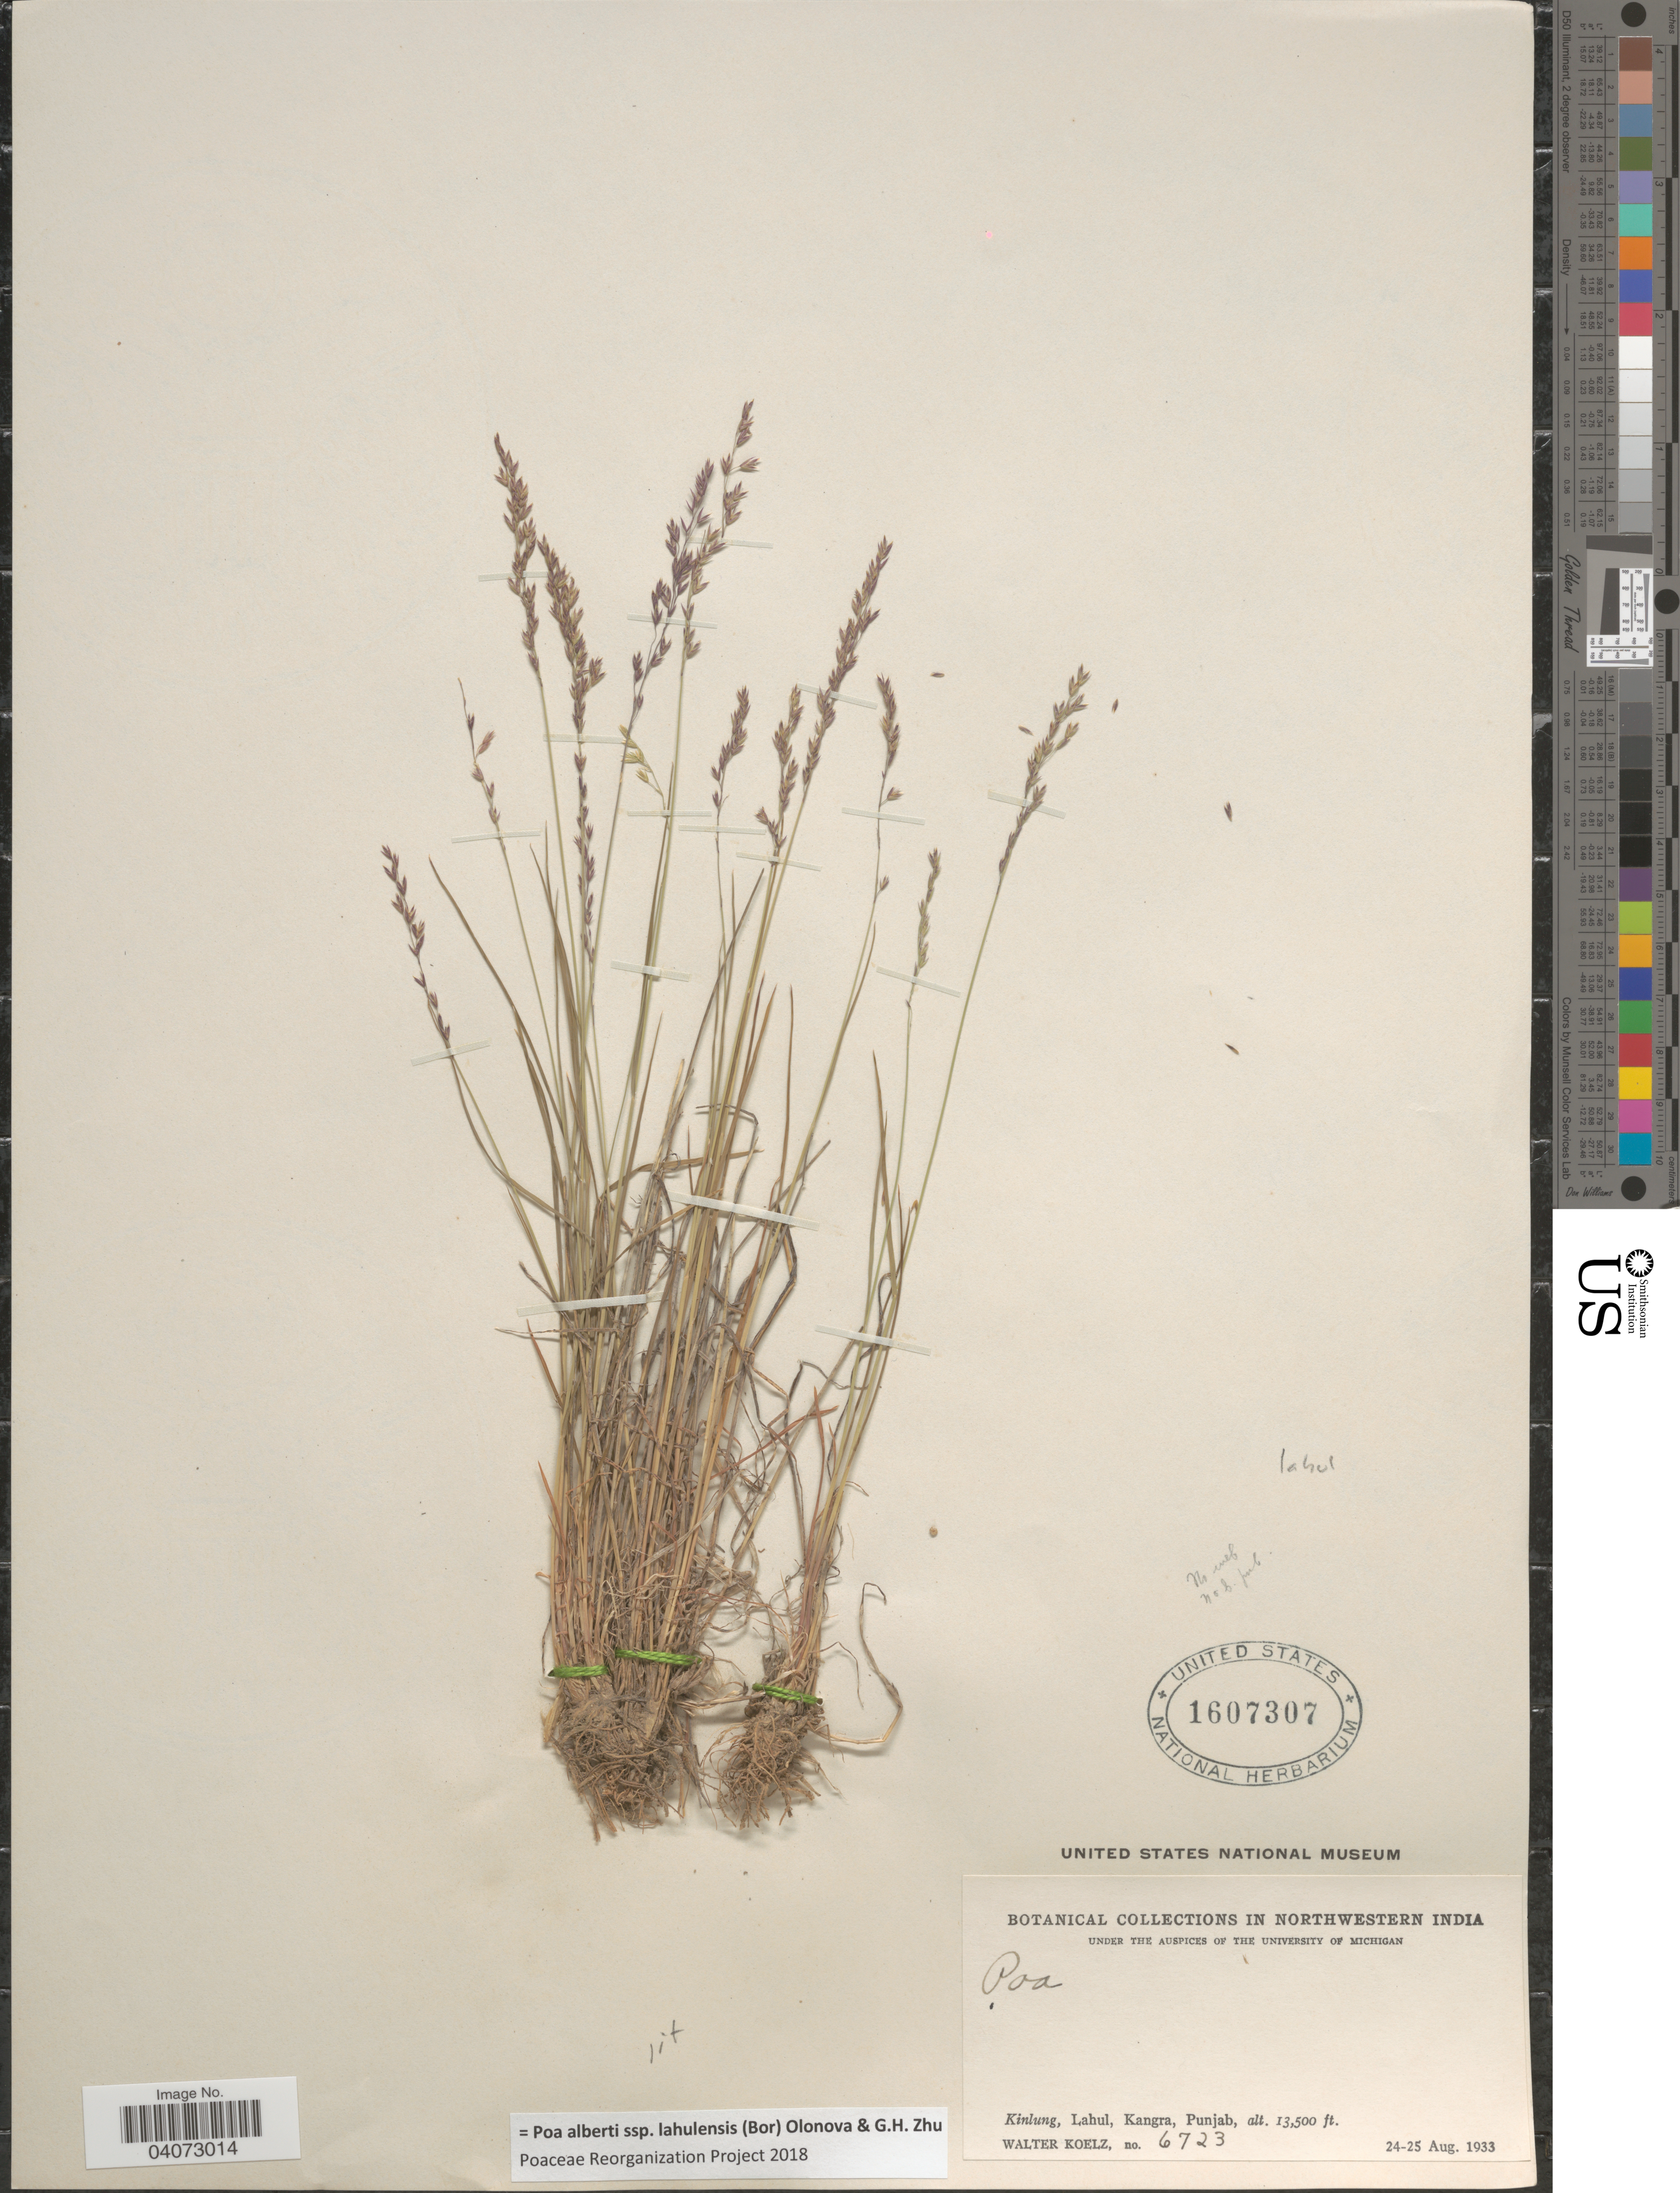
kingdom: Plantae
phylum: Tracheophyta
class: Liliopsida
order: Poales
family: Poaceae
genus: Poa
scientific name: Poa albertii subsp. lahulensis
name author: (Bor) Olonova & G.H. Zhu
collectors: W. N. Koelz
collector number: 6723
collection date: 1933-08-24/1933-08-25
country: India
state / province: Punjab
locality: Northwestern India. Kinlung, Lahul, Kangra.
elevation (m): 4115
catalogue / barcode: US 1607307